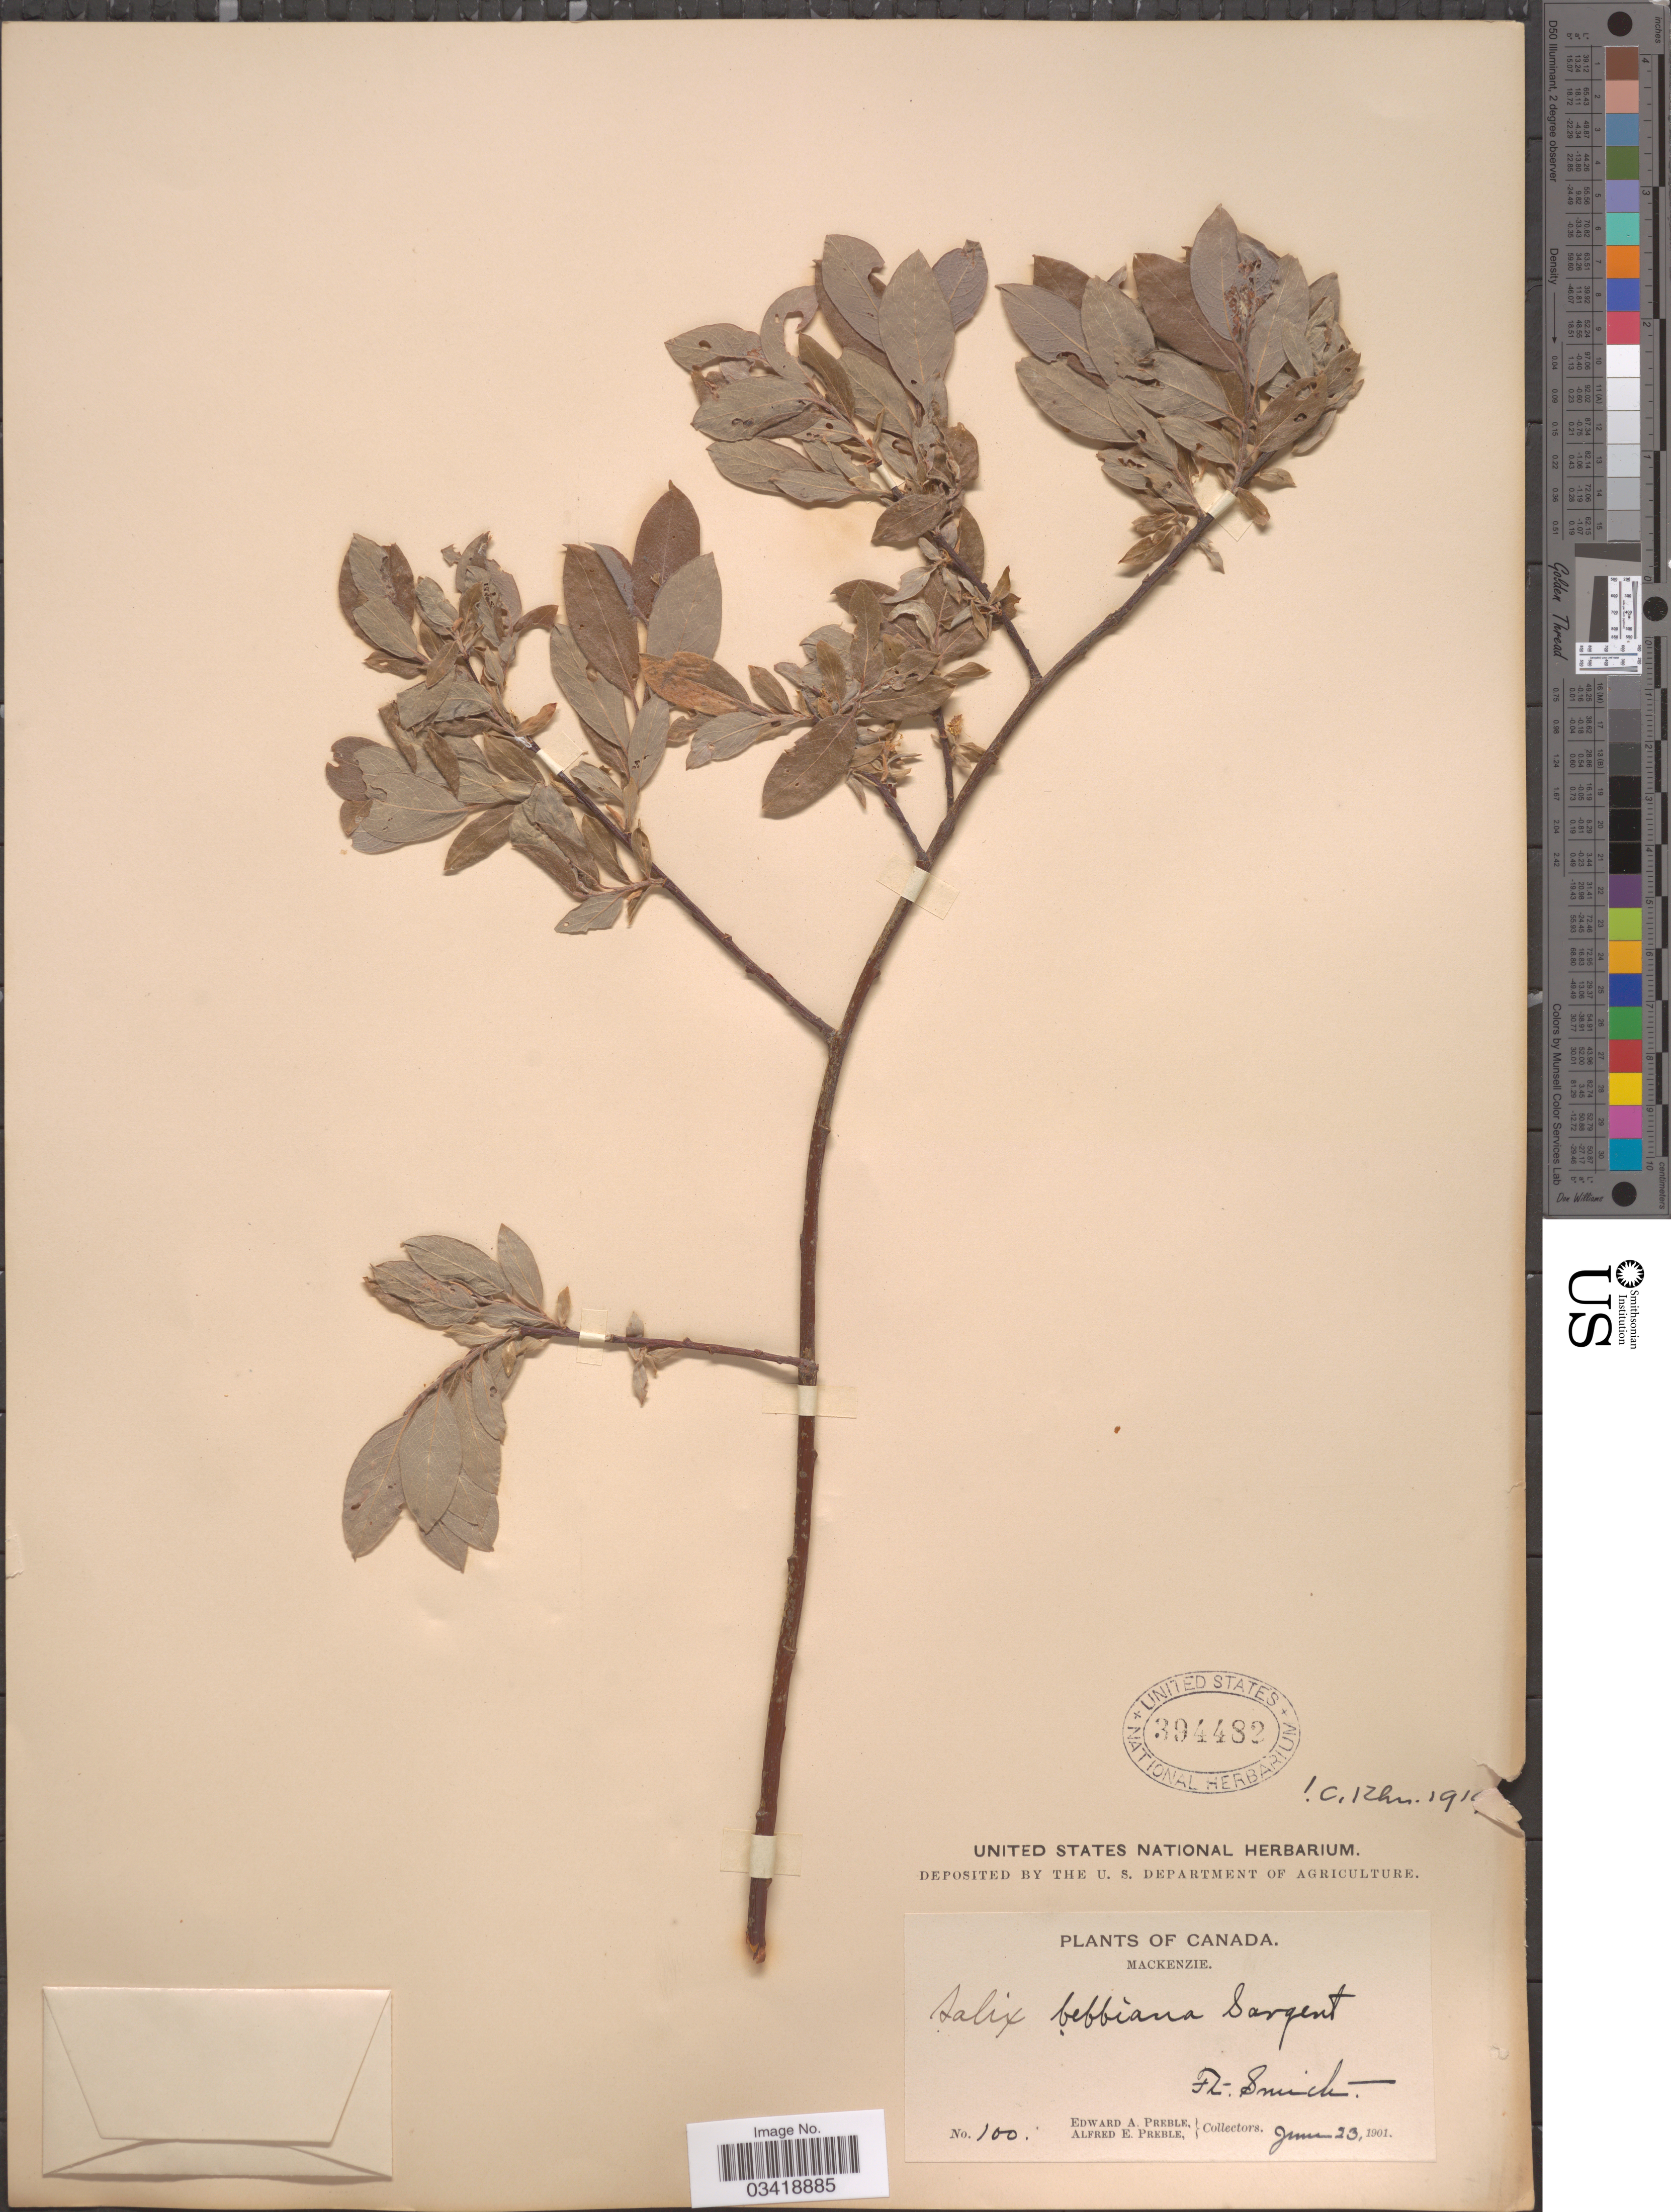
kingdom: Plantae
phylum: Tracheophyta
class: Magnoliopsida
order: Malpighiales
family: Salicaceae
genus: Salix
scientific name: Salix bebbiana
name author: Sarg.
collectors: E. Preble & A. Preble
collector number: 100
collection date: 1901-06-23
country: Canada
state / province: Northwest Territories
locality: Mackenzie. Ft. Smith.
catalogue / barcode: US 394482